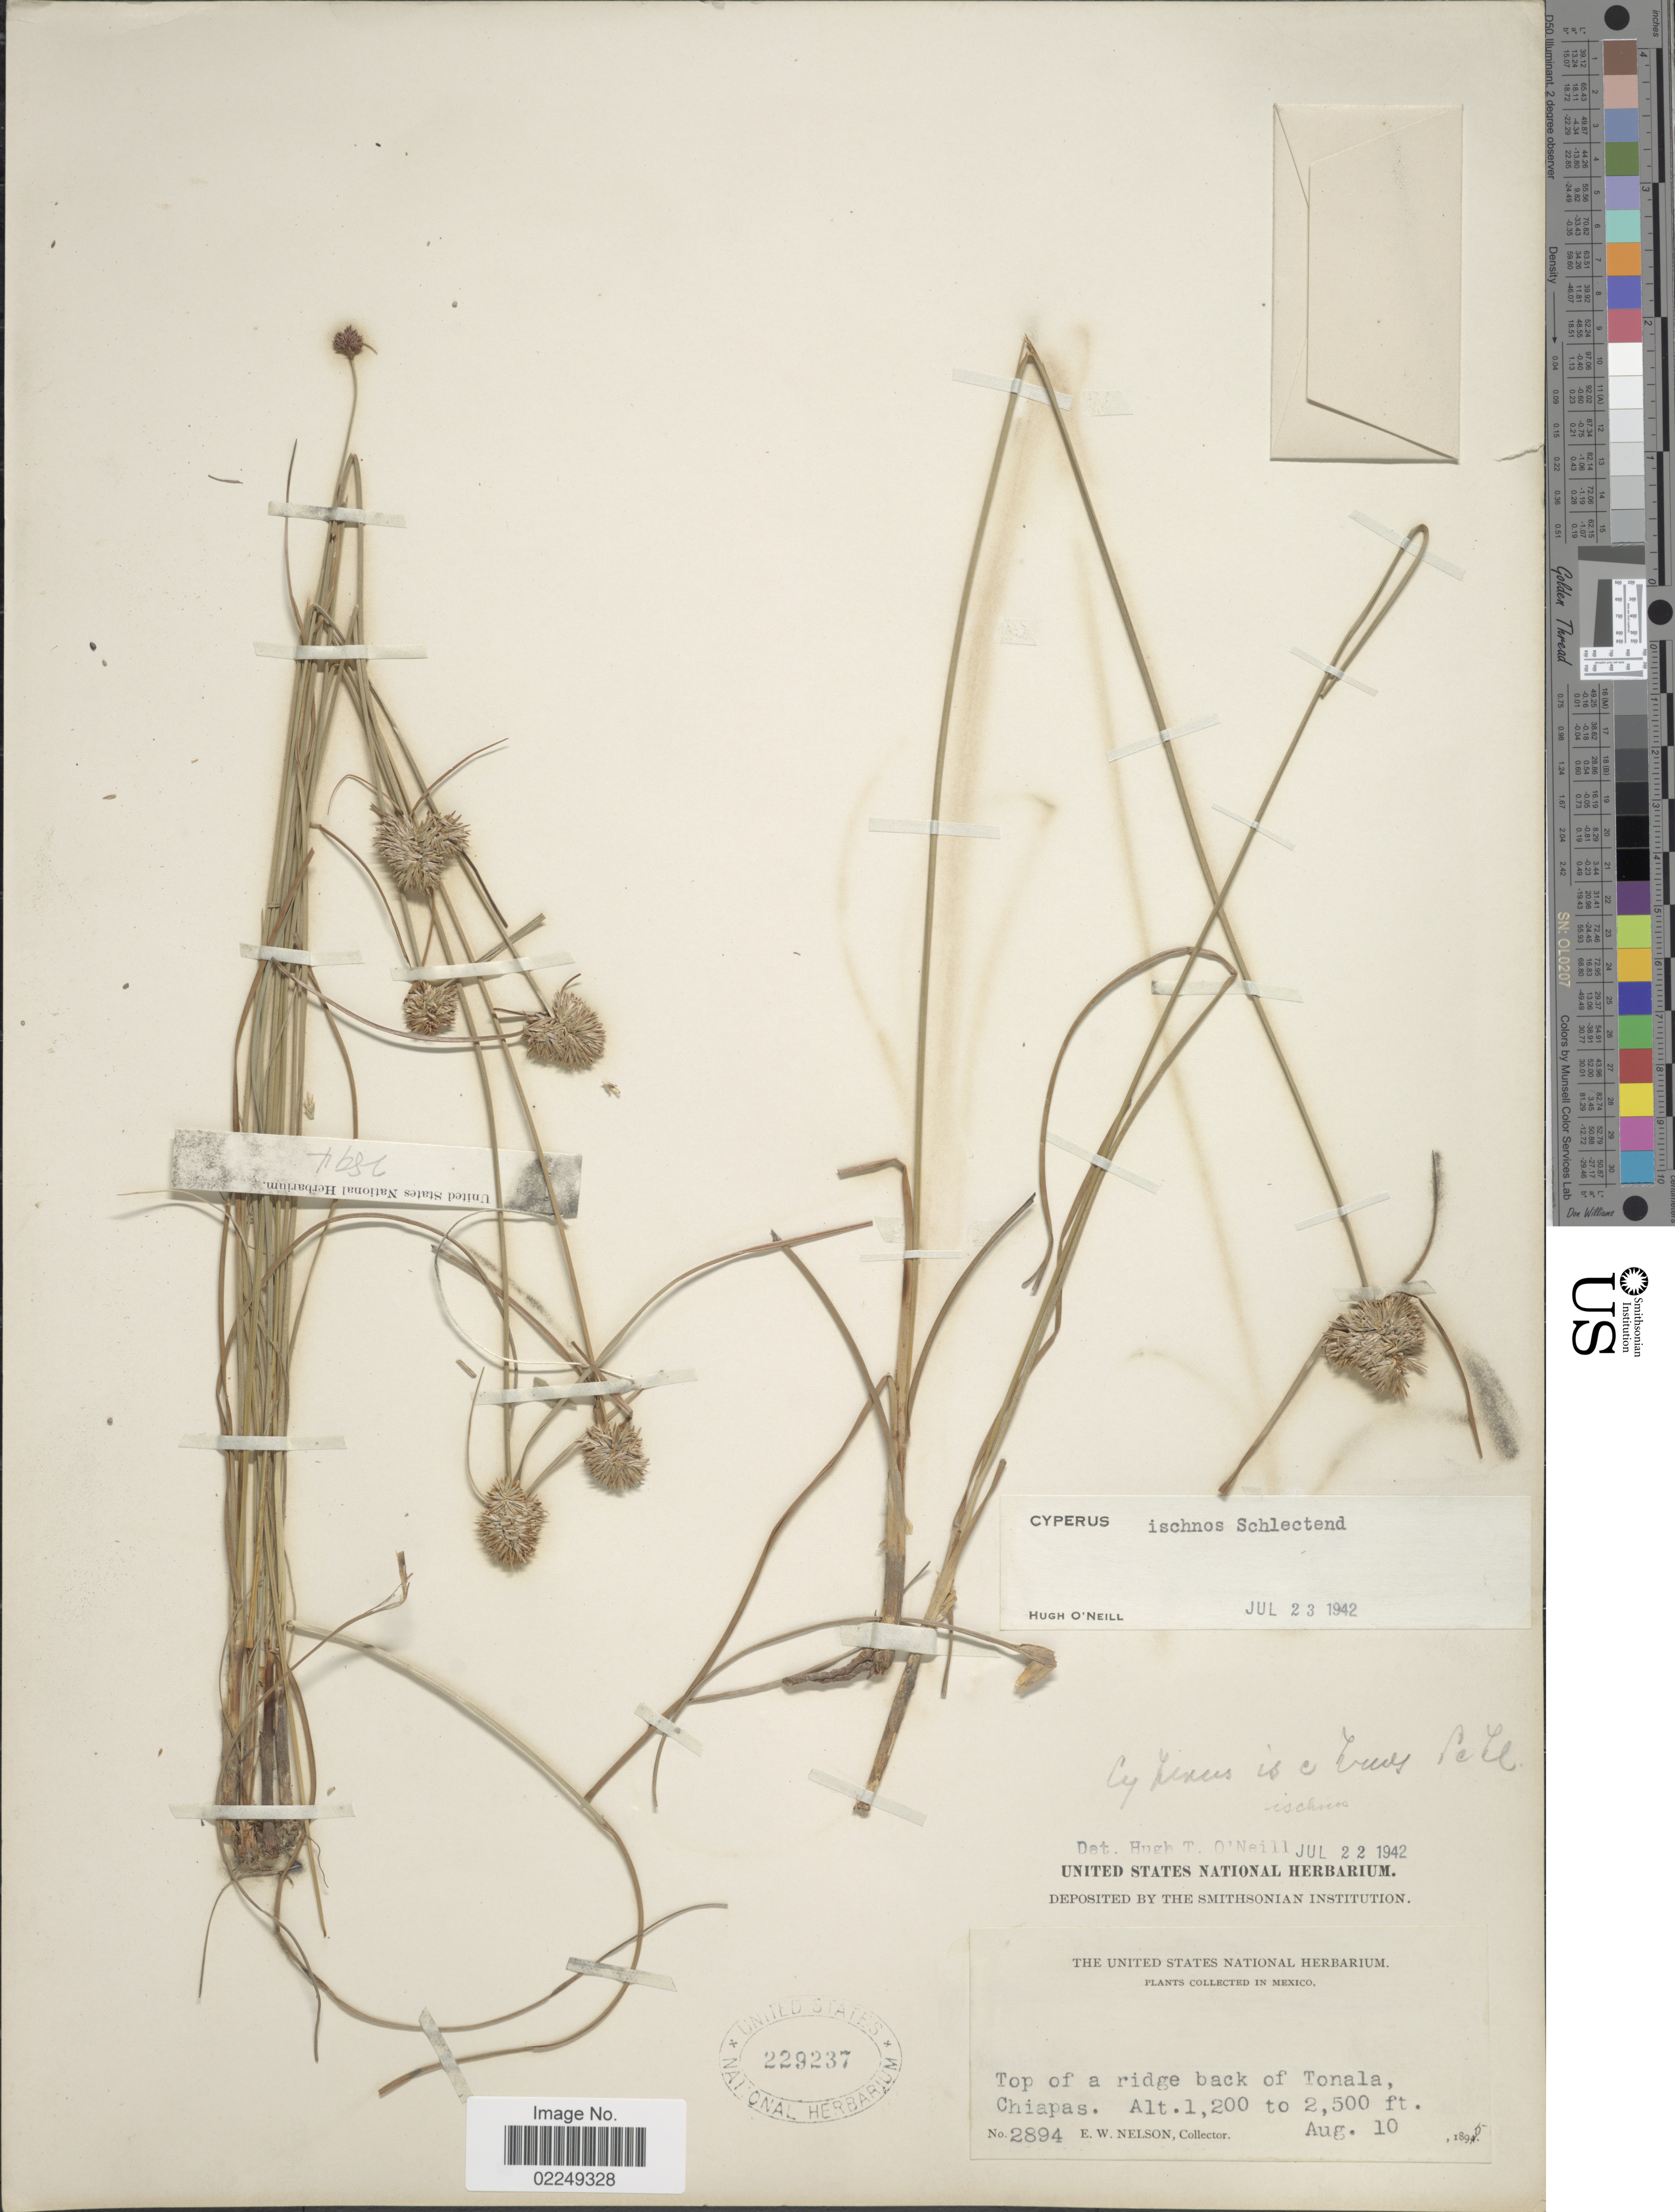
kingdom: Plantae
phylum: Tracheophyta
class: Liliopsida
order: Poales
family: Cyperaceae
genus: Cyperus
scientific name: Cyperus ischnos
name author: Schltdl.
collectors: E. W. Nelson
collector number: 2894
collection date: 1895-08-10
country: Mexico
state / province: Chiapas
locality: Top of a ridge back of Tonala, Chiapas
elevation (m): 366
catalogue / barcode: US 229237